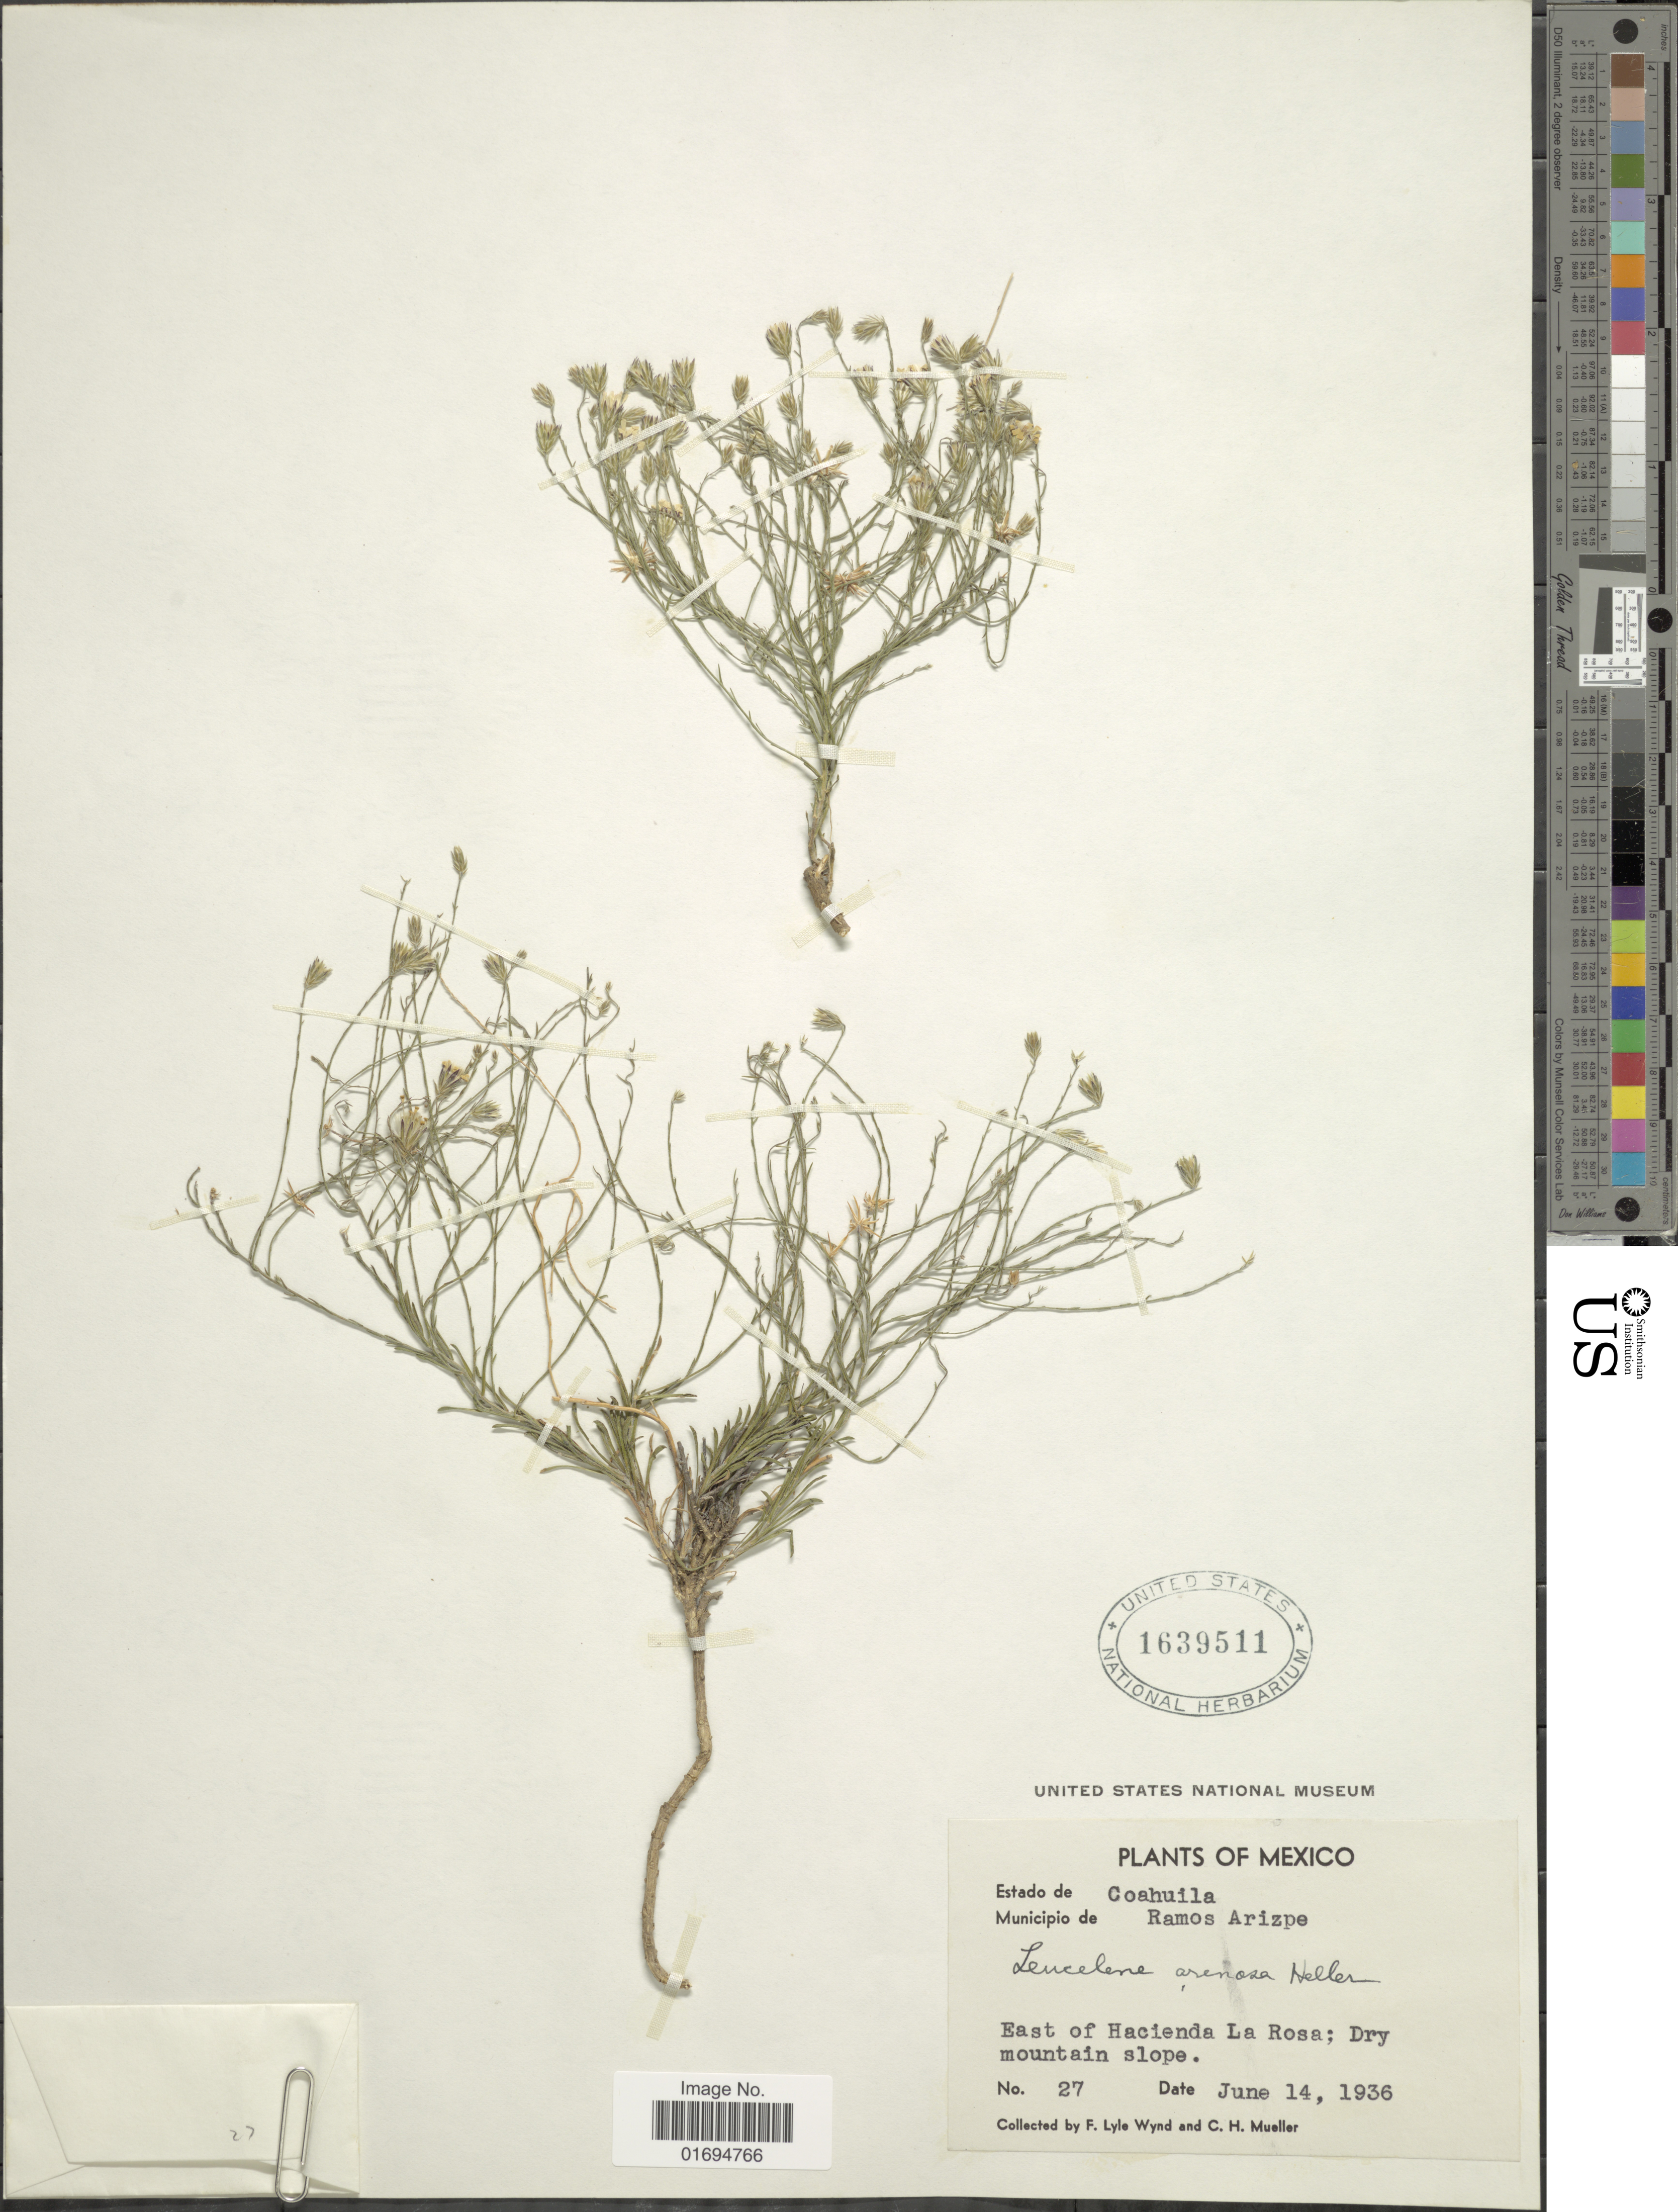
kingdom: Plantae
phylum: Tracheophyta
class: Magnoliopsida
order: Asterales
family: Asteraceae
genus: Chaetopappa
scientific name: Chaetopappa ericoides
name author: (Torr.) G.L. Nesom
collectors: F. L. Wynd & C. H. Mueller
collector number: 27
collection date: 1936-06-14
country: Mexico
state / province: Coahuila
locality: Municipio de Ramos Arizpe, east of Hacienda La Rosa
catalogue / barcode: US 1639511